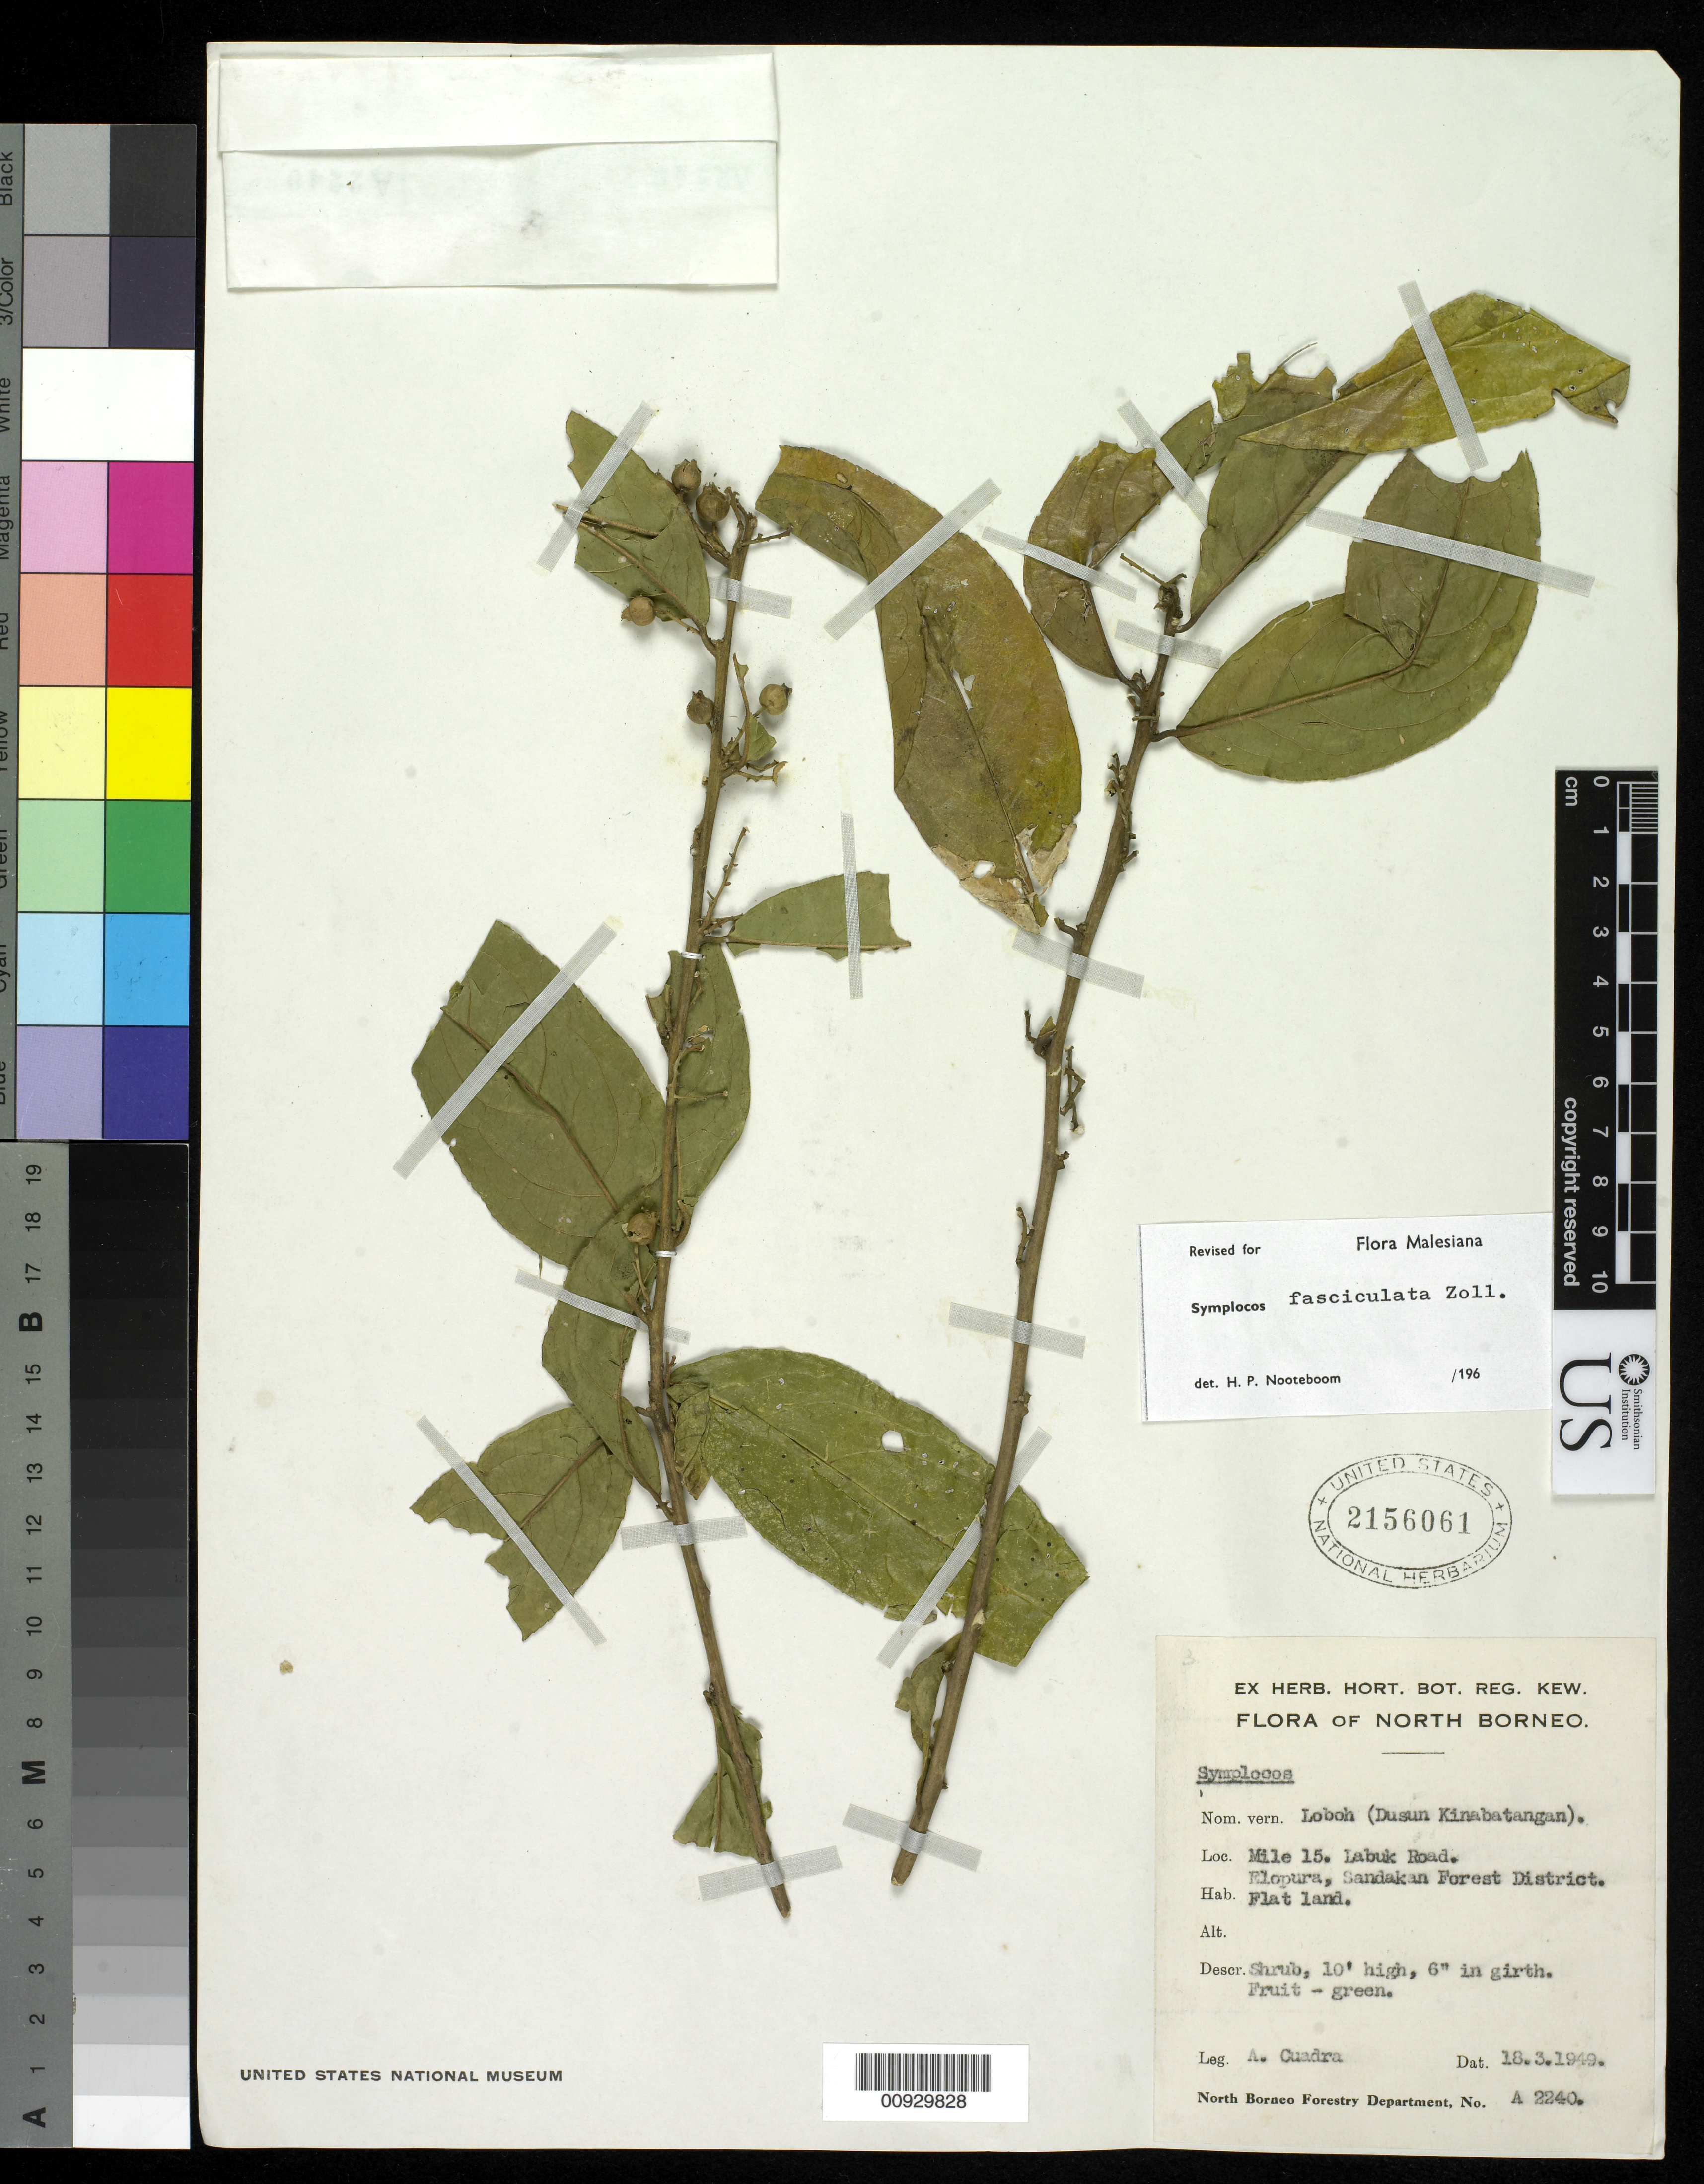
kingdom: Plantae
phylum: Tracheophyta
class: Magnoliopsida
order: Ericales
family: Symplocaceae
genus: Symplocos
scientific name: Symplocos fasciculata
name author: Roxb. ex A. DC.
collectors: A. Cuadra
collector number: A 2240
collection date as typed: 18 Mar 1949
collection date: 1949-03-18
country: Malaysia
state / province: Sabah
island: Borneo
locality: Mile 15. Labuk road. Elopura, Sandakan Forest District.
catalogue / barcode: US 2156061